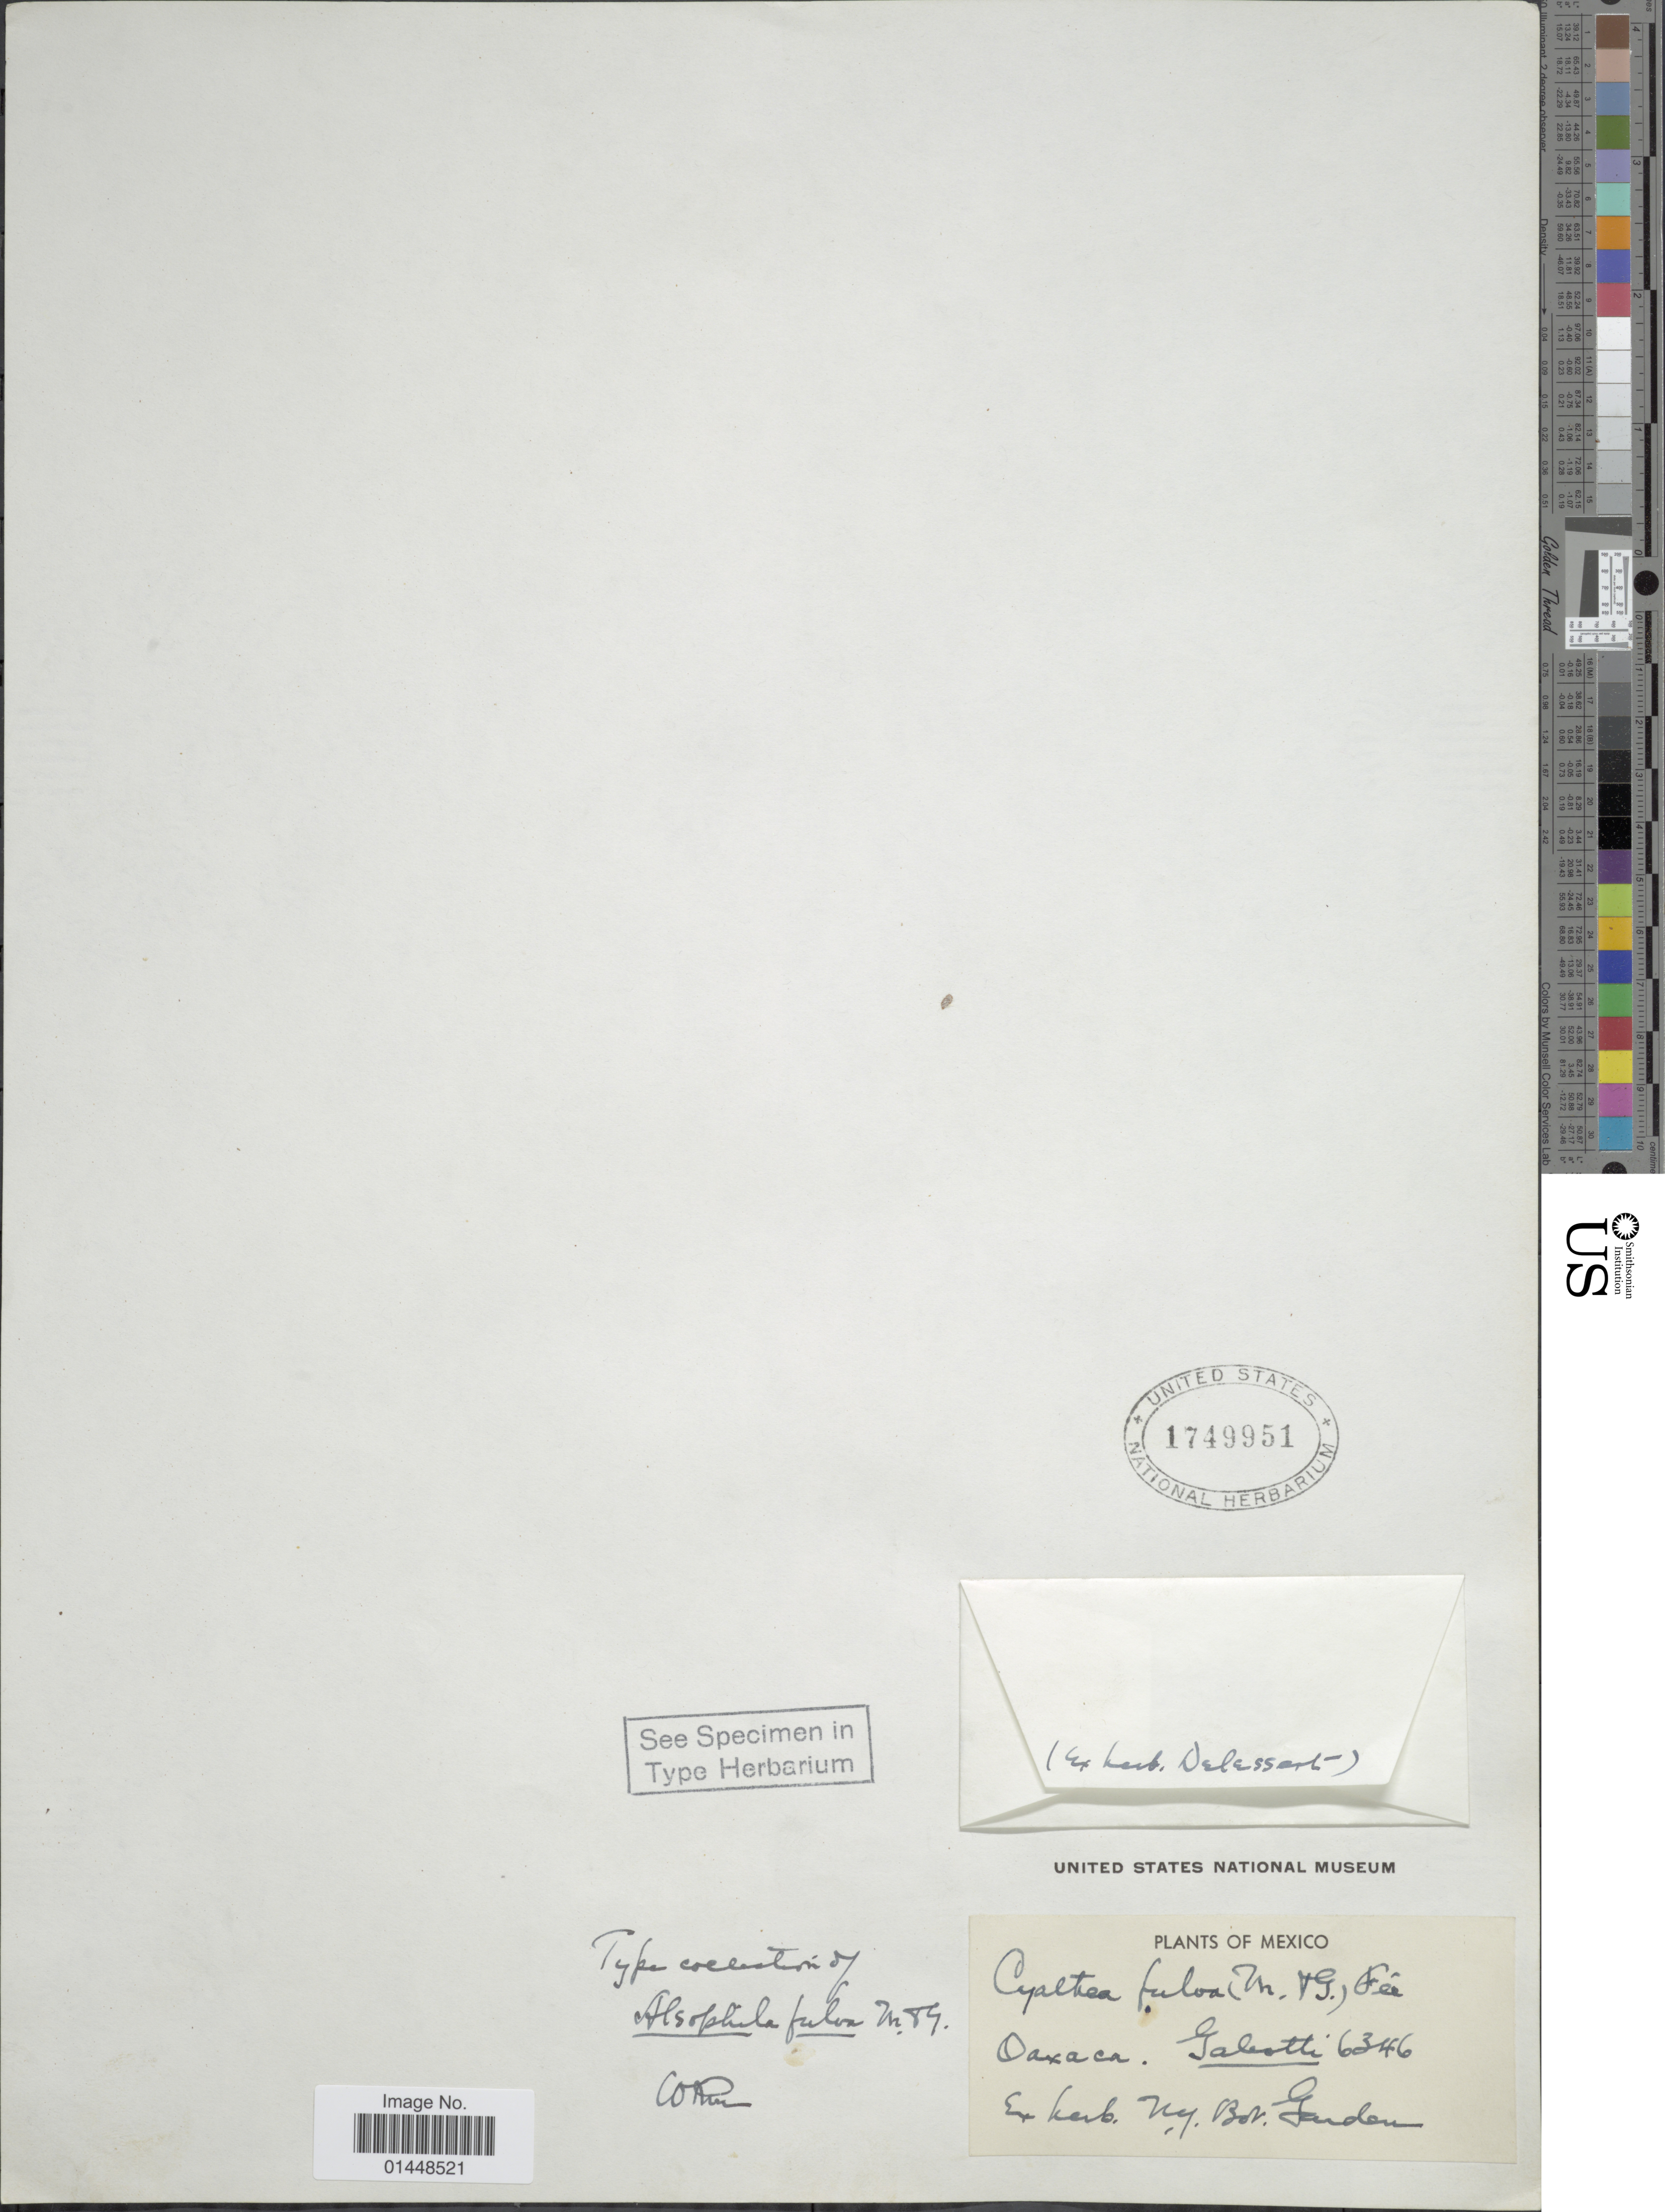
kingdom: Plantae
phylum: Tracheophyta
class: Polypodiopsida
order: Cyatheales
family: Cyatheaceae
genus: Cyathea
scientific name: Cyathea fulva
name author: (M. Martens & Galeotti) Fée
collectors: -. Galeotti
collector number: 6346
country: Mexico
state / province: Oaxaca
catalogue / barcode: US 1749951